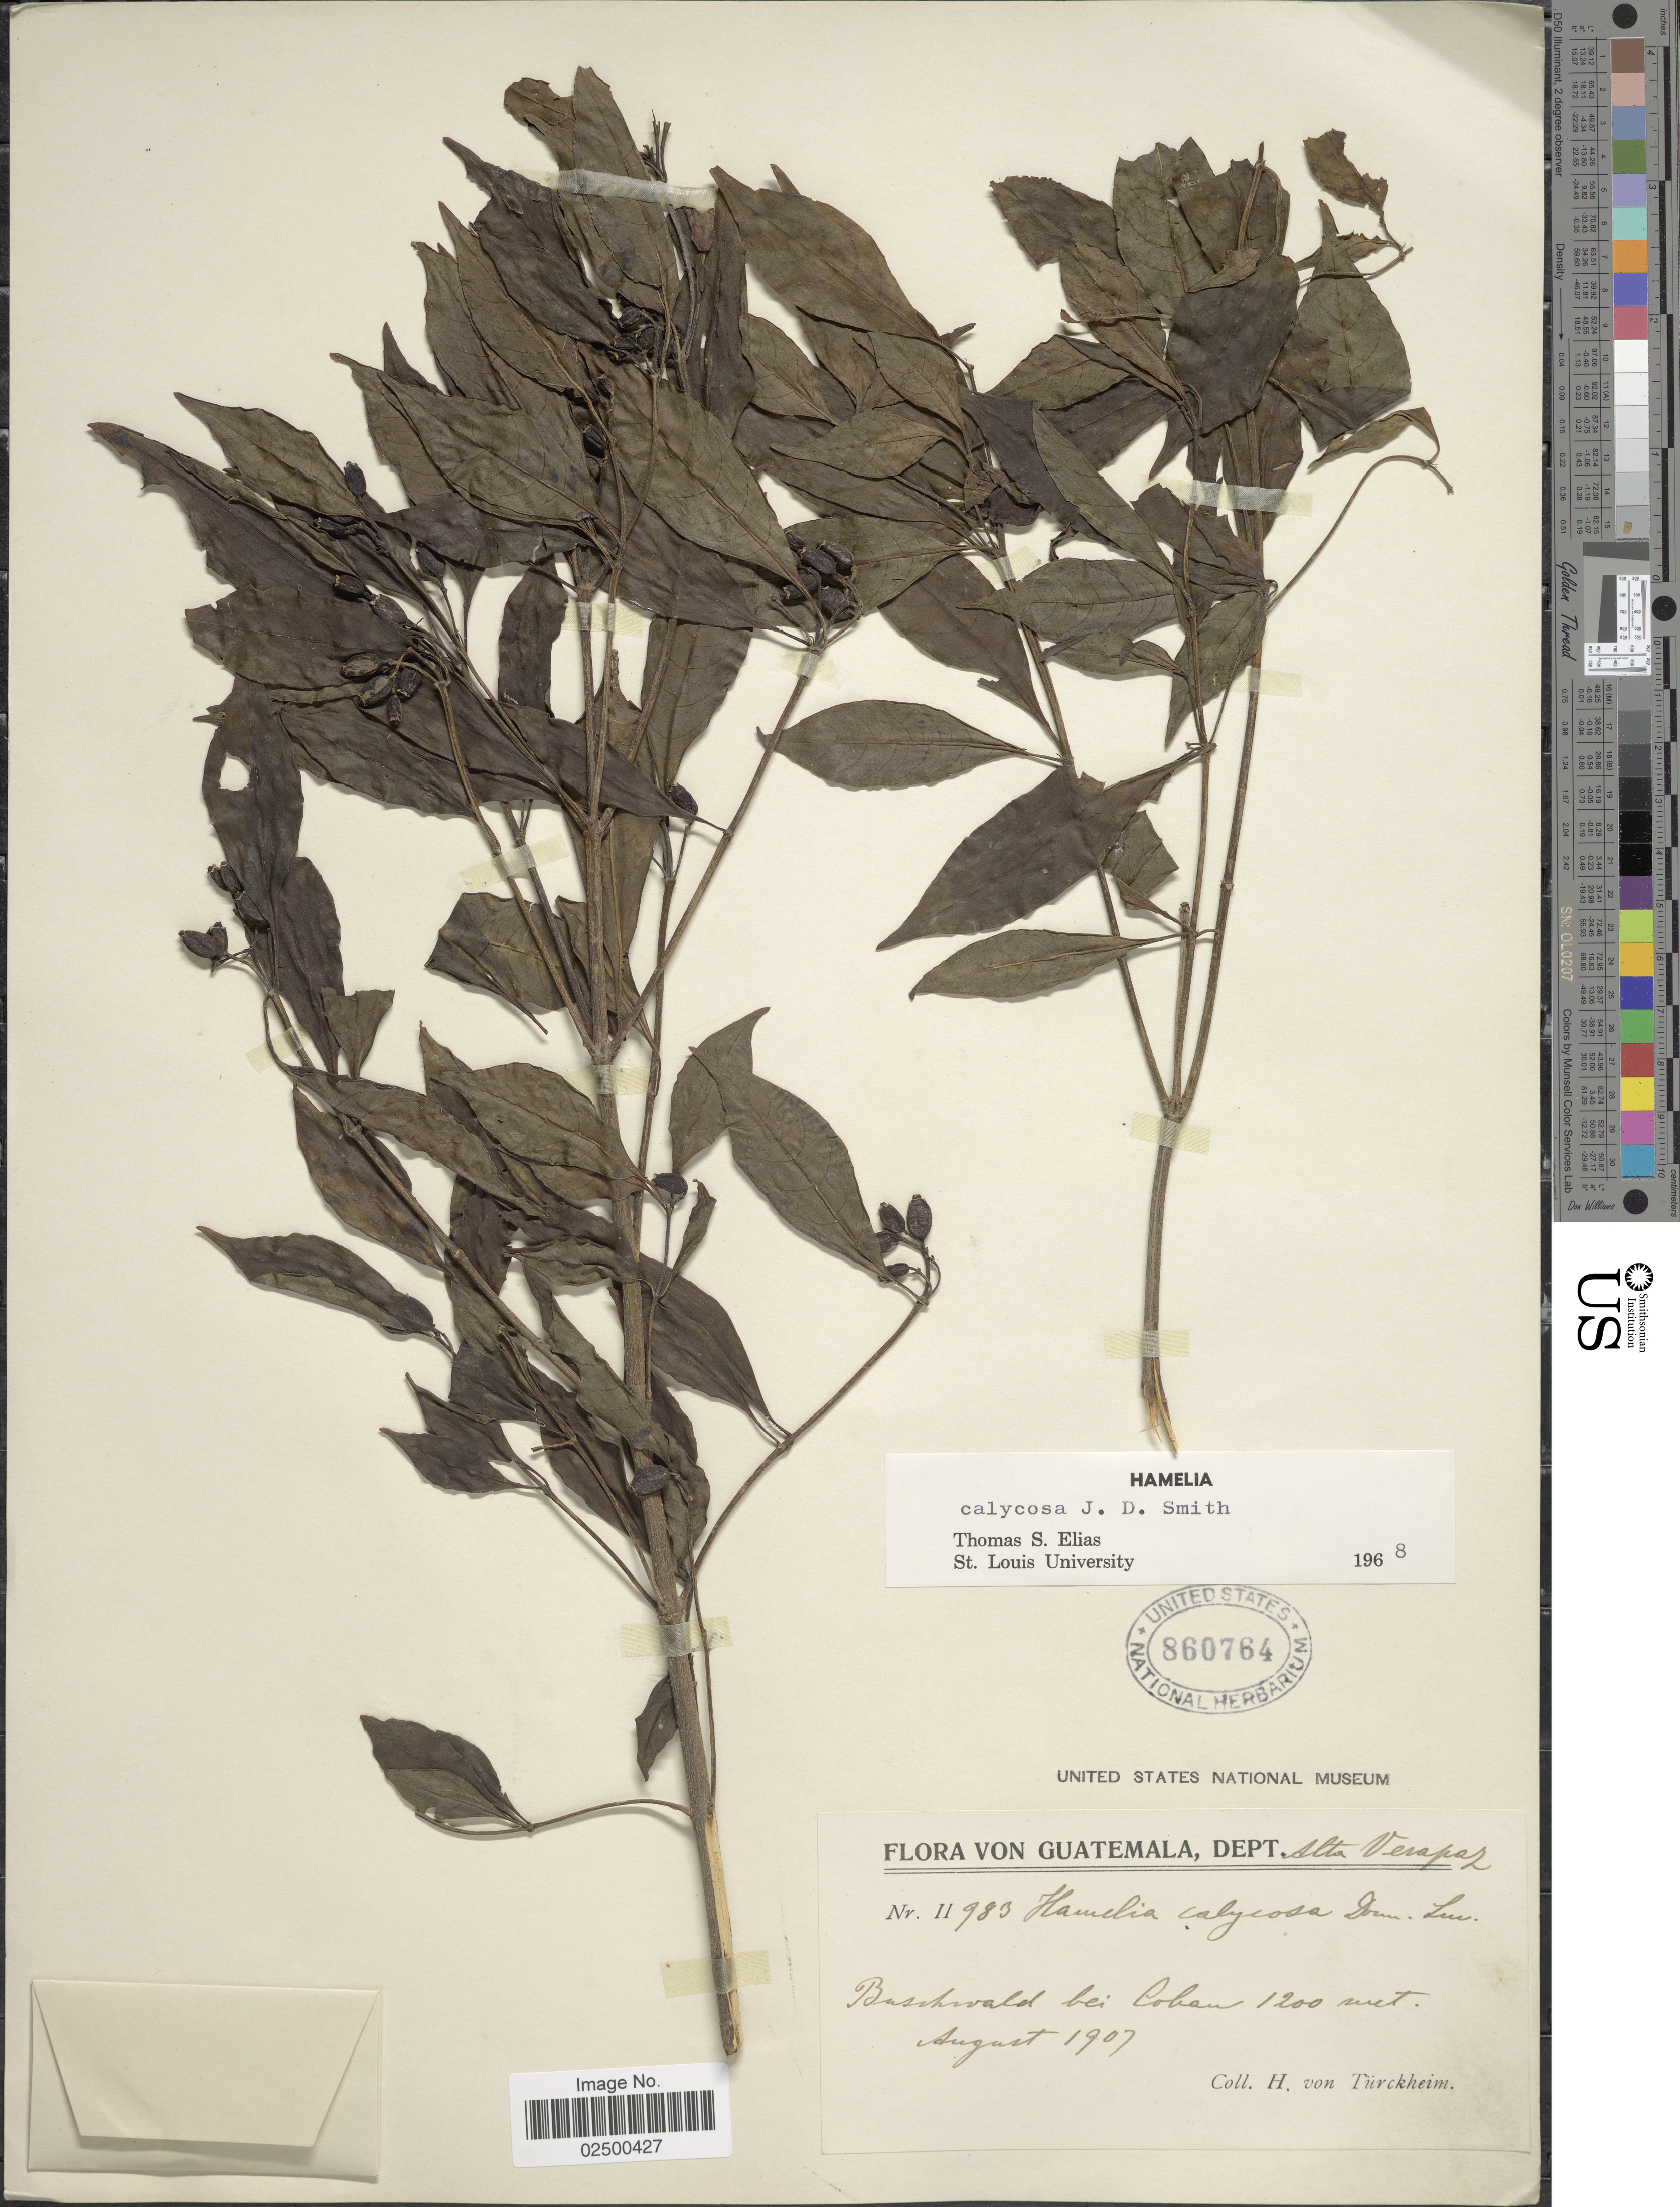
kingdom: Plantae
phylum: Tracheophyta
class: Magnoliopsida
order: Gentianales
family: Rubiaceae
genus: Hamelia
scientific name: Hamelia calycosa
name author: Donn. Sm.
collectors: H. von Türckheim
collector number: II 983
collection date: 1907-08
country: Guatemala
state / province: Alta Verapaz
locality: Dept. Alta Verapaz, Buschwald bei Coban.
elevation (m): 1200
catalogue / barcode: US 860764